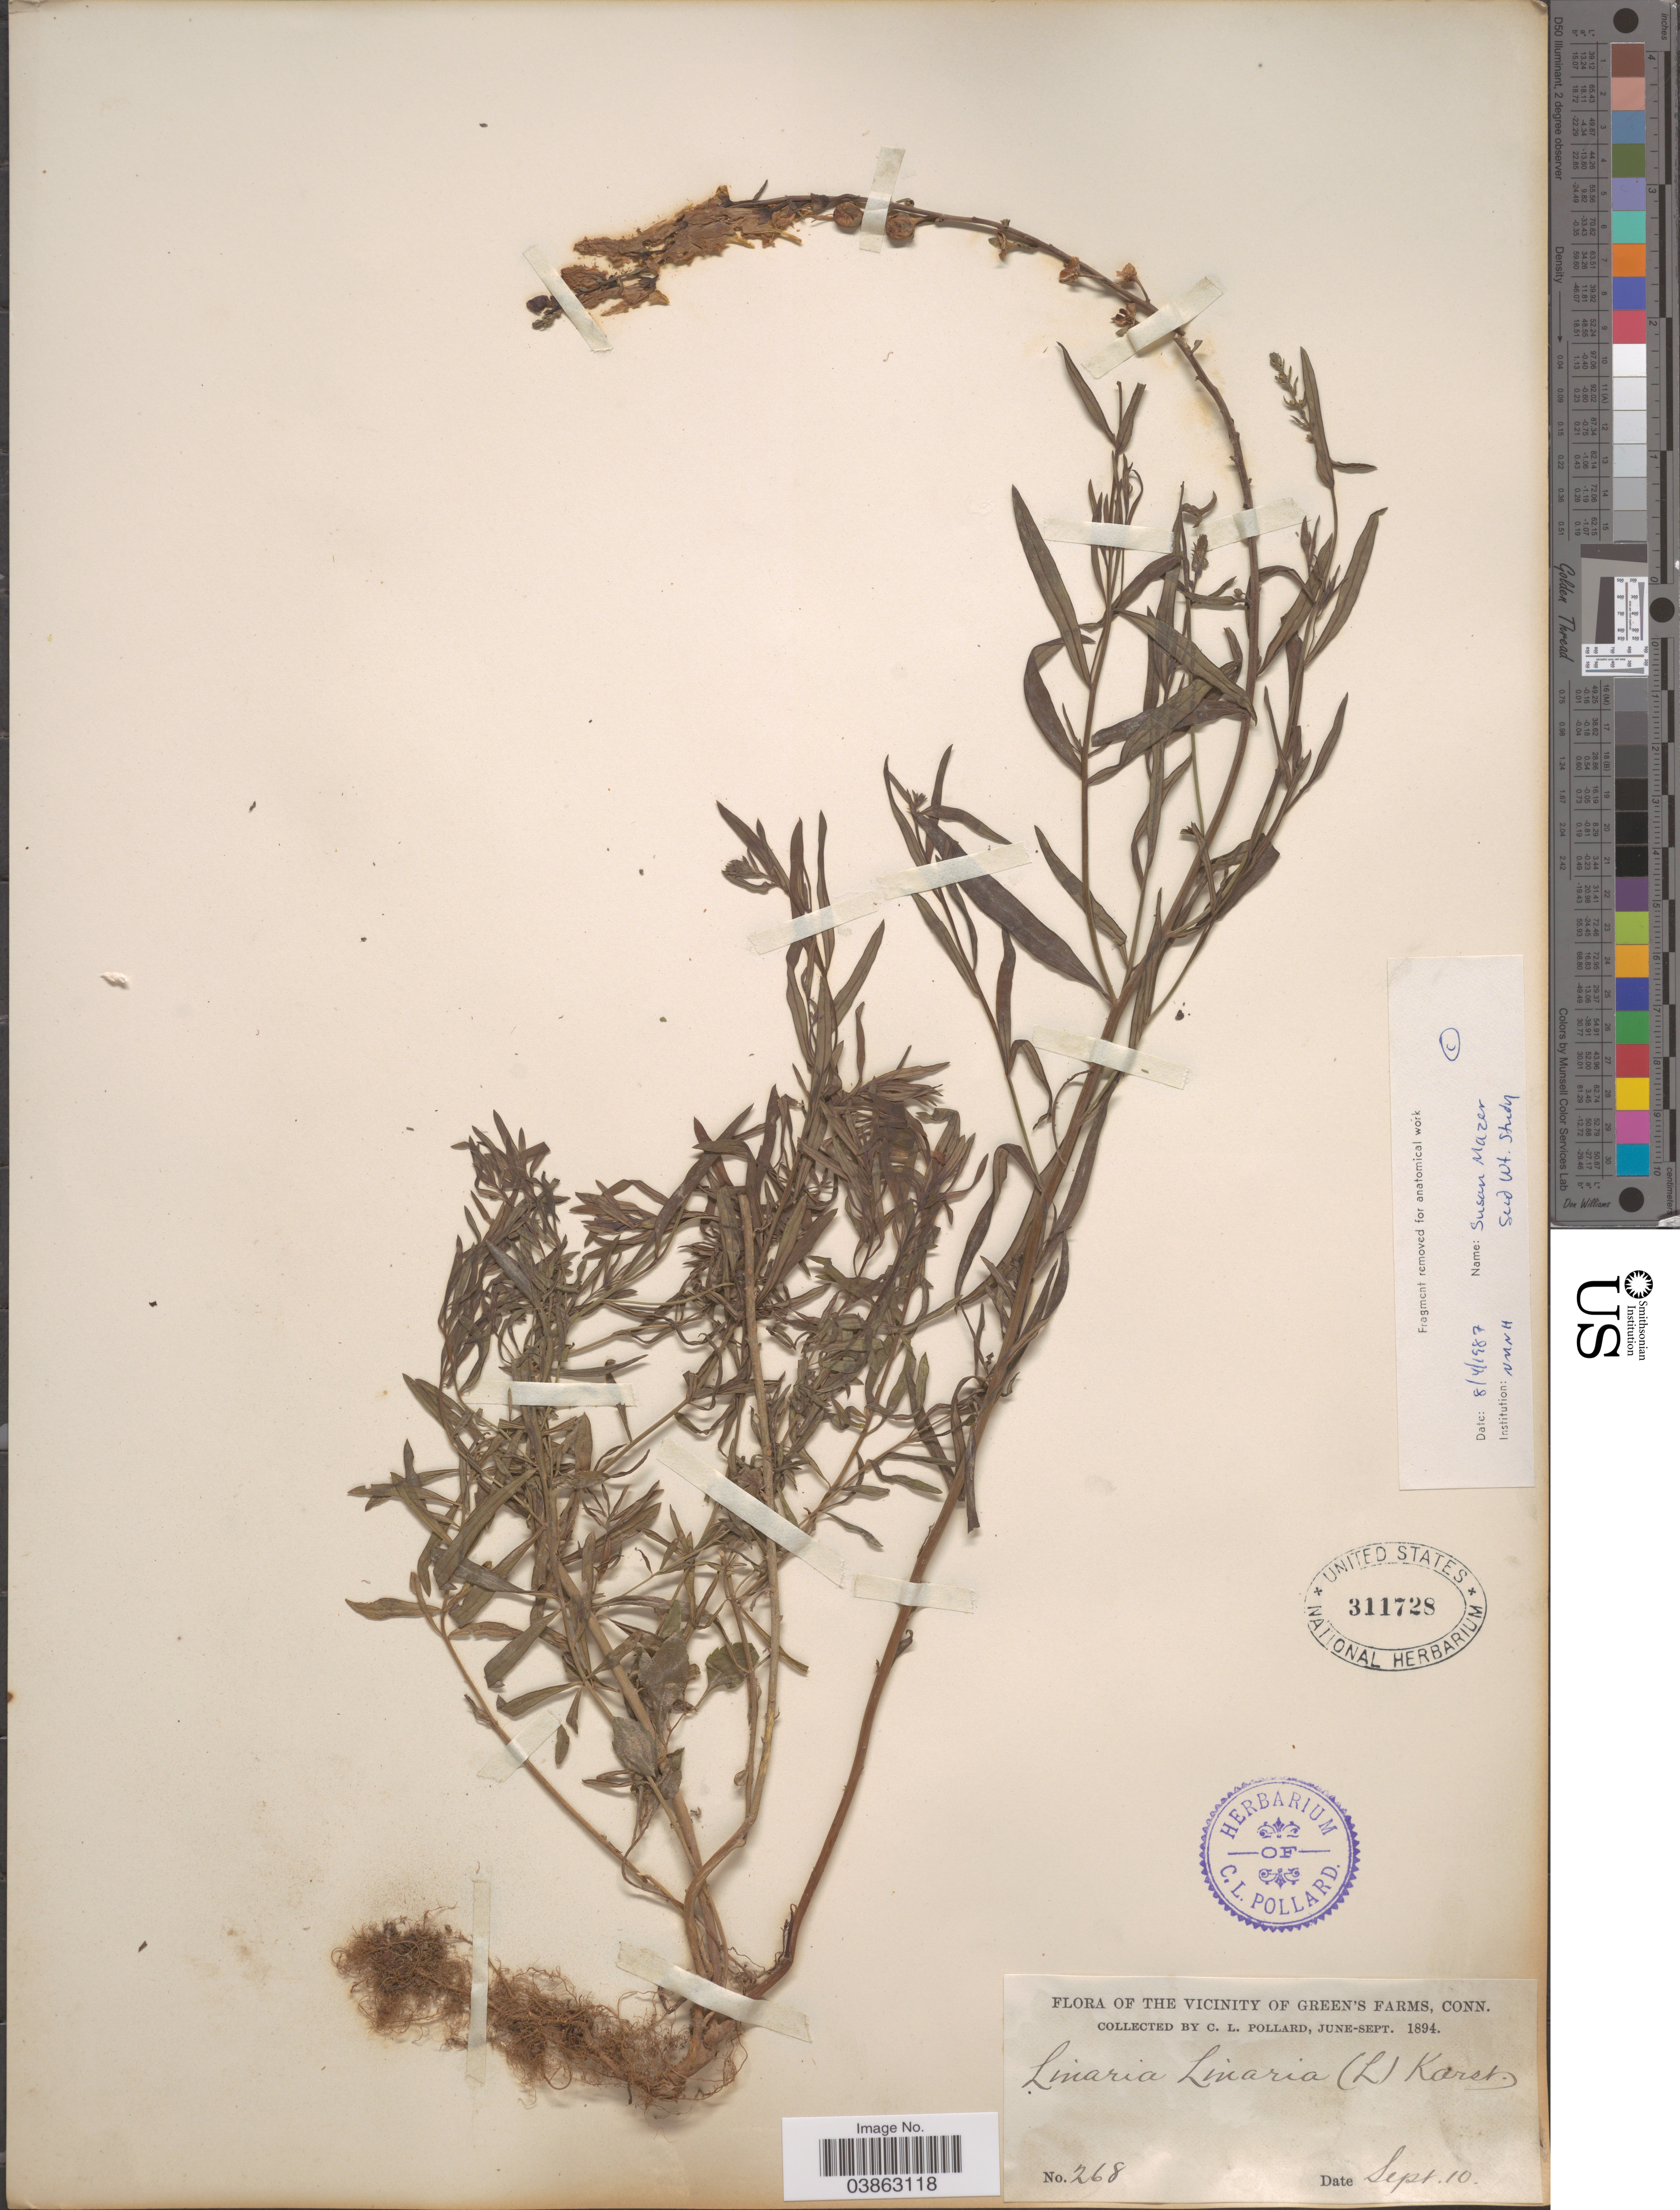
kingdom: Plantae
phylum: Tracheophyta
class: Magnoliopsida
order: Lamiales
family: Plantaginaceae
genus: Linaria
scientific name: Linaria vulgaris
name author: Mill.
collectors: C. L. Pollard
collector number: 268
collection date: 1894-09-10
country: United States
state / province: Connecticut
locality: The vicinity of Green's Farms.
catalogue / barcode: US 311728